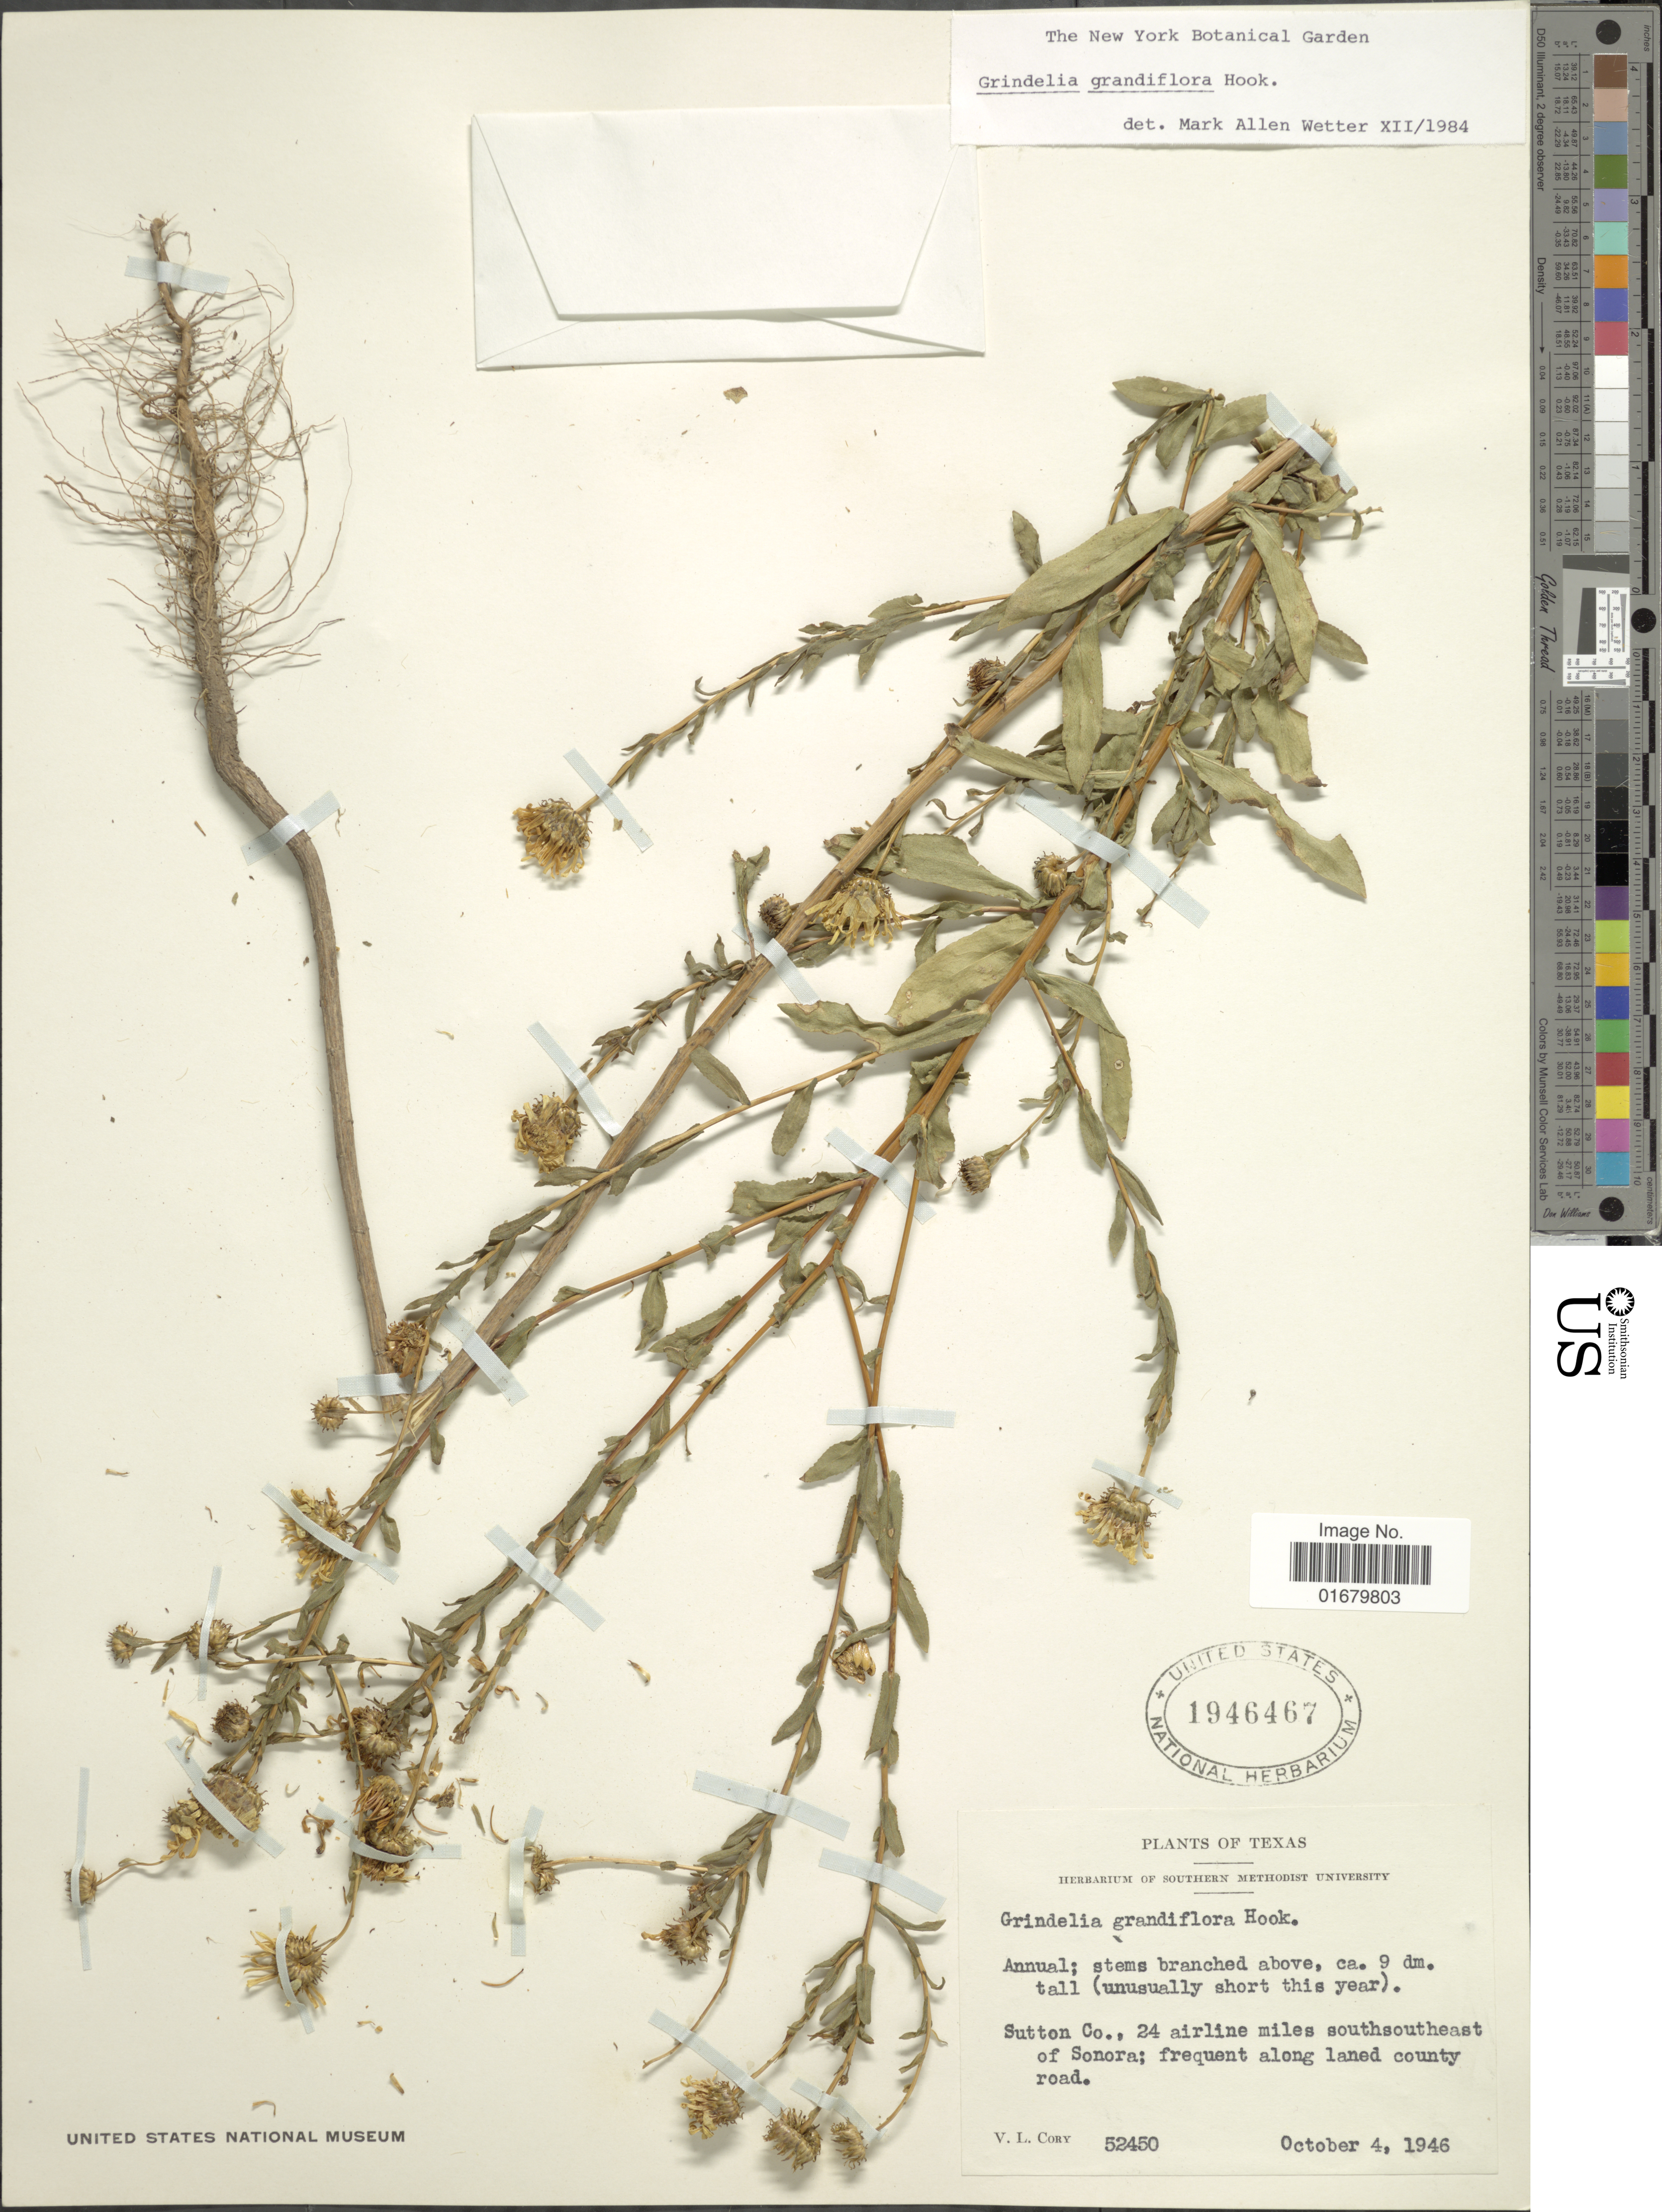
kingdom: Plantae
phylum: Tracheophyta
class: Magnoliopsida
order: Asterales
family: Asteraceae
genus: Grindelia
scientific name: Grindelia grandiflora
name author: Hook.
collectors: V. Cory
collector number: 52450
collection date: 1946-10-04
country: United States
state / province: Texas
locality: Suttin Co., 24 airline miles southsoutheast of Sonora; frequent along laned county road.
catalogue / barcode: US 1946467